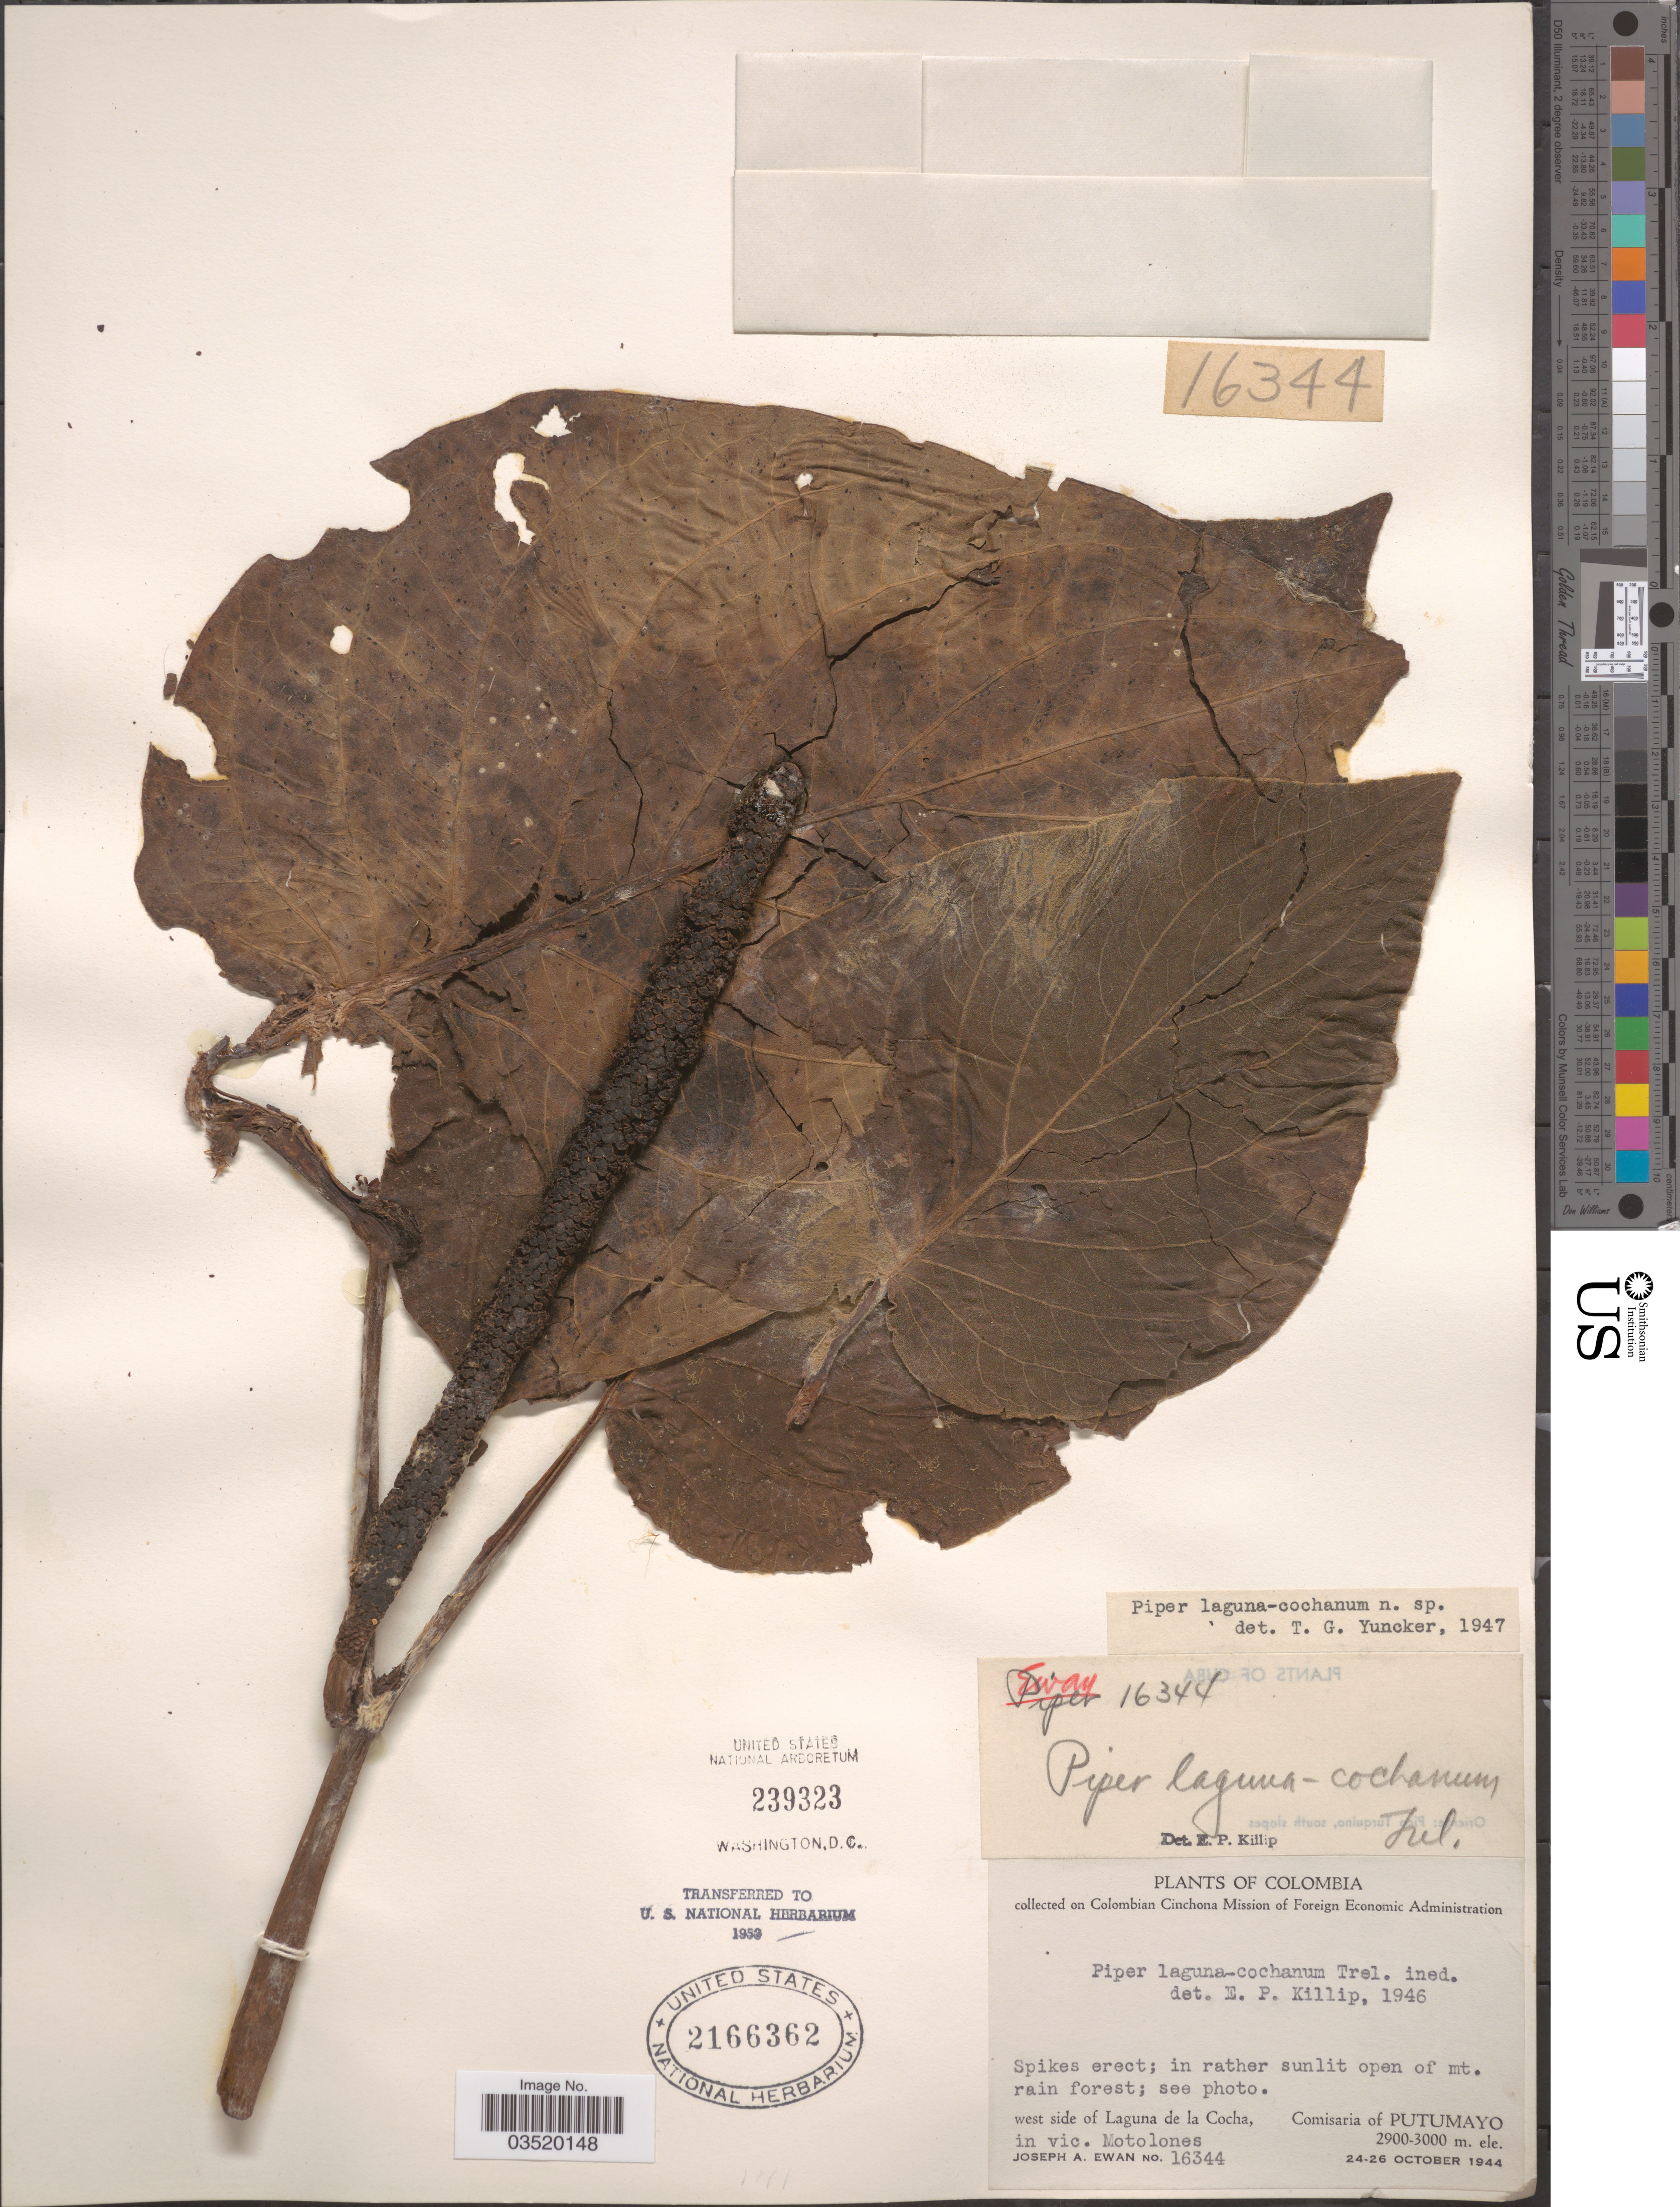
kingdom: Plantae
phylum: Tracheophyta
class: Magnoliopsida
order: Piperales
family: Piperaceae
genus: Piper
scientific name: Piper laguna-cochanum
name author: Trel. & Yunck.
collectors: J. A. Ewan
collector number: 16344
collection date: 1944-10-24/1944-10-26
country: Colombia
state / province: Putumayo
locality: West side of Laguina de la Cocha, Comisaria of Putumayo in vic. Motolones.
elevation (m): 2900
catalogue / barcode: US 2166362